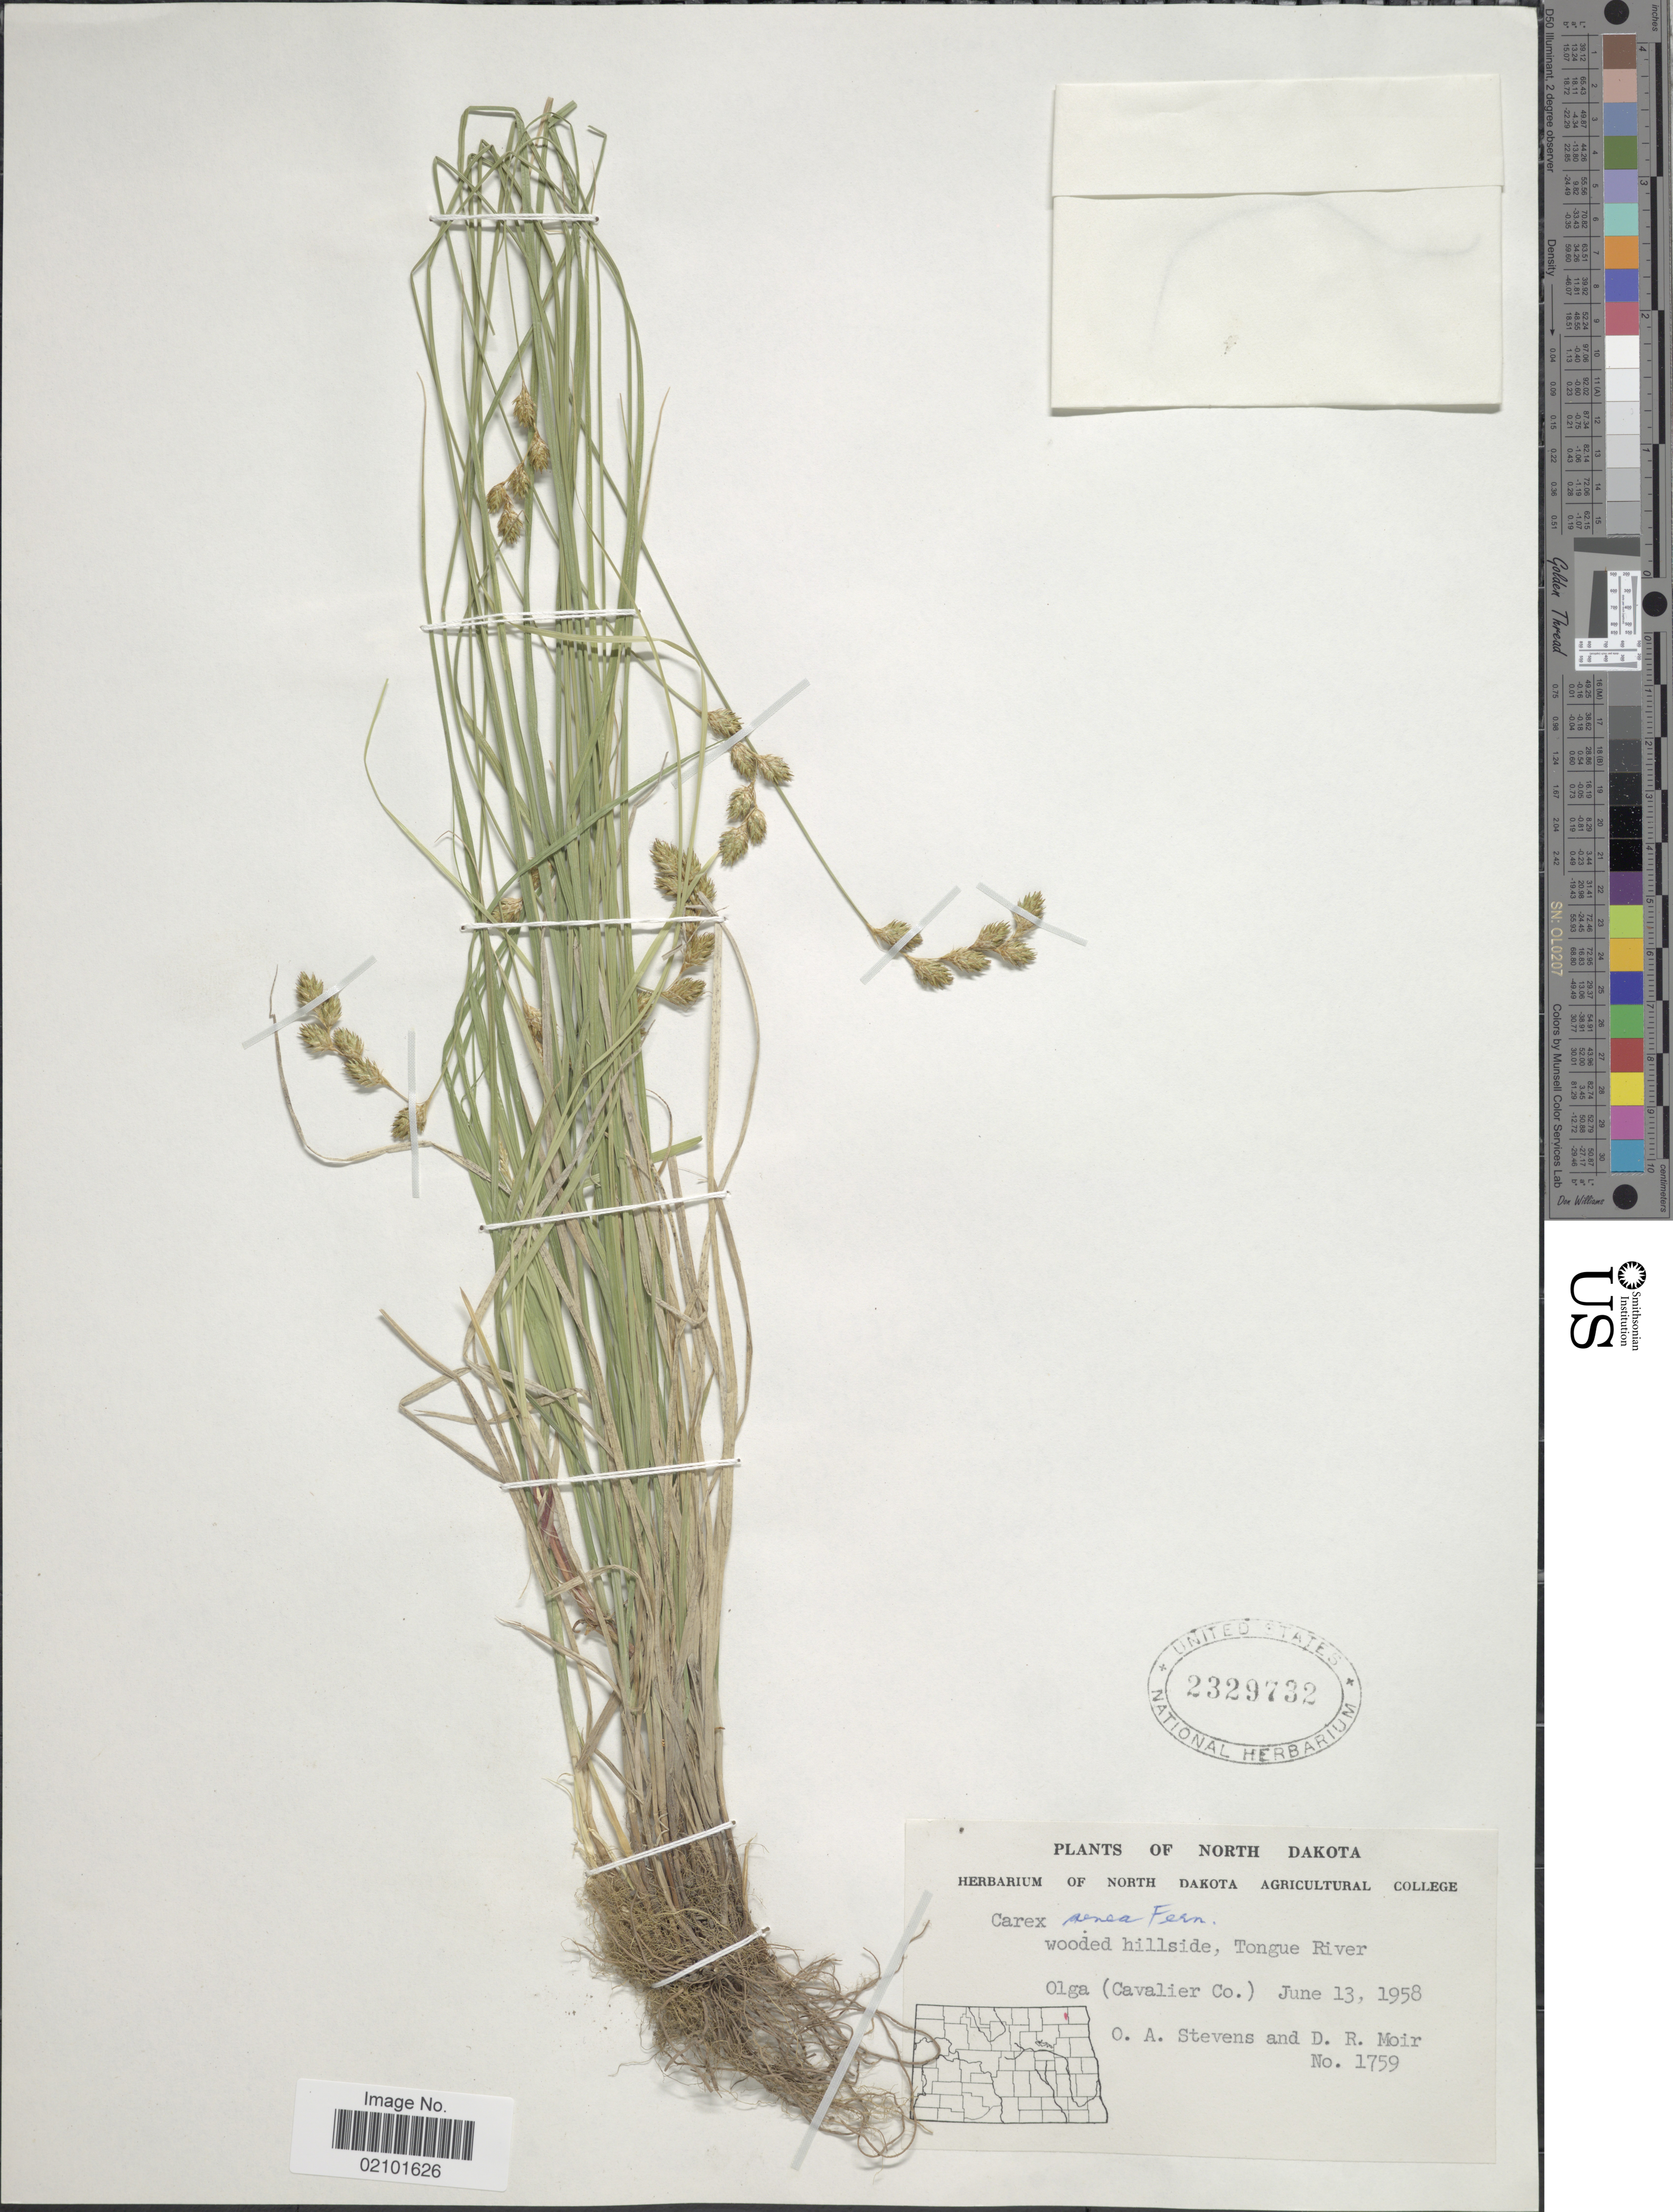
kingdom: Plantae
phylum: Tracheophyta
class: Liliopsida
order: Poales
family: Cyperaceae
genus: Carex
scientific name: Carex foenea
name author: Willd.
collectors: O. A. Stevens & D. Moir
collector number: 1759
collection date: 1958-06-13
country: United States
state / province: North Dakota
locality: Tongue River Olga (Cavalier Co.)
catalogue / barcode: US 2329732